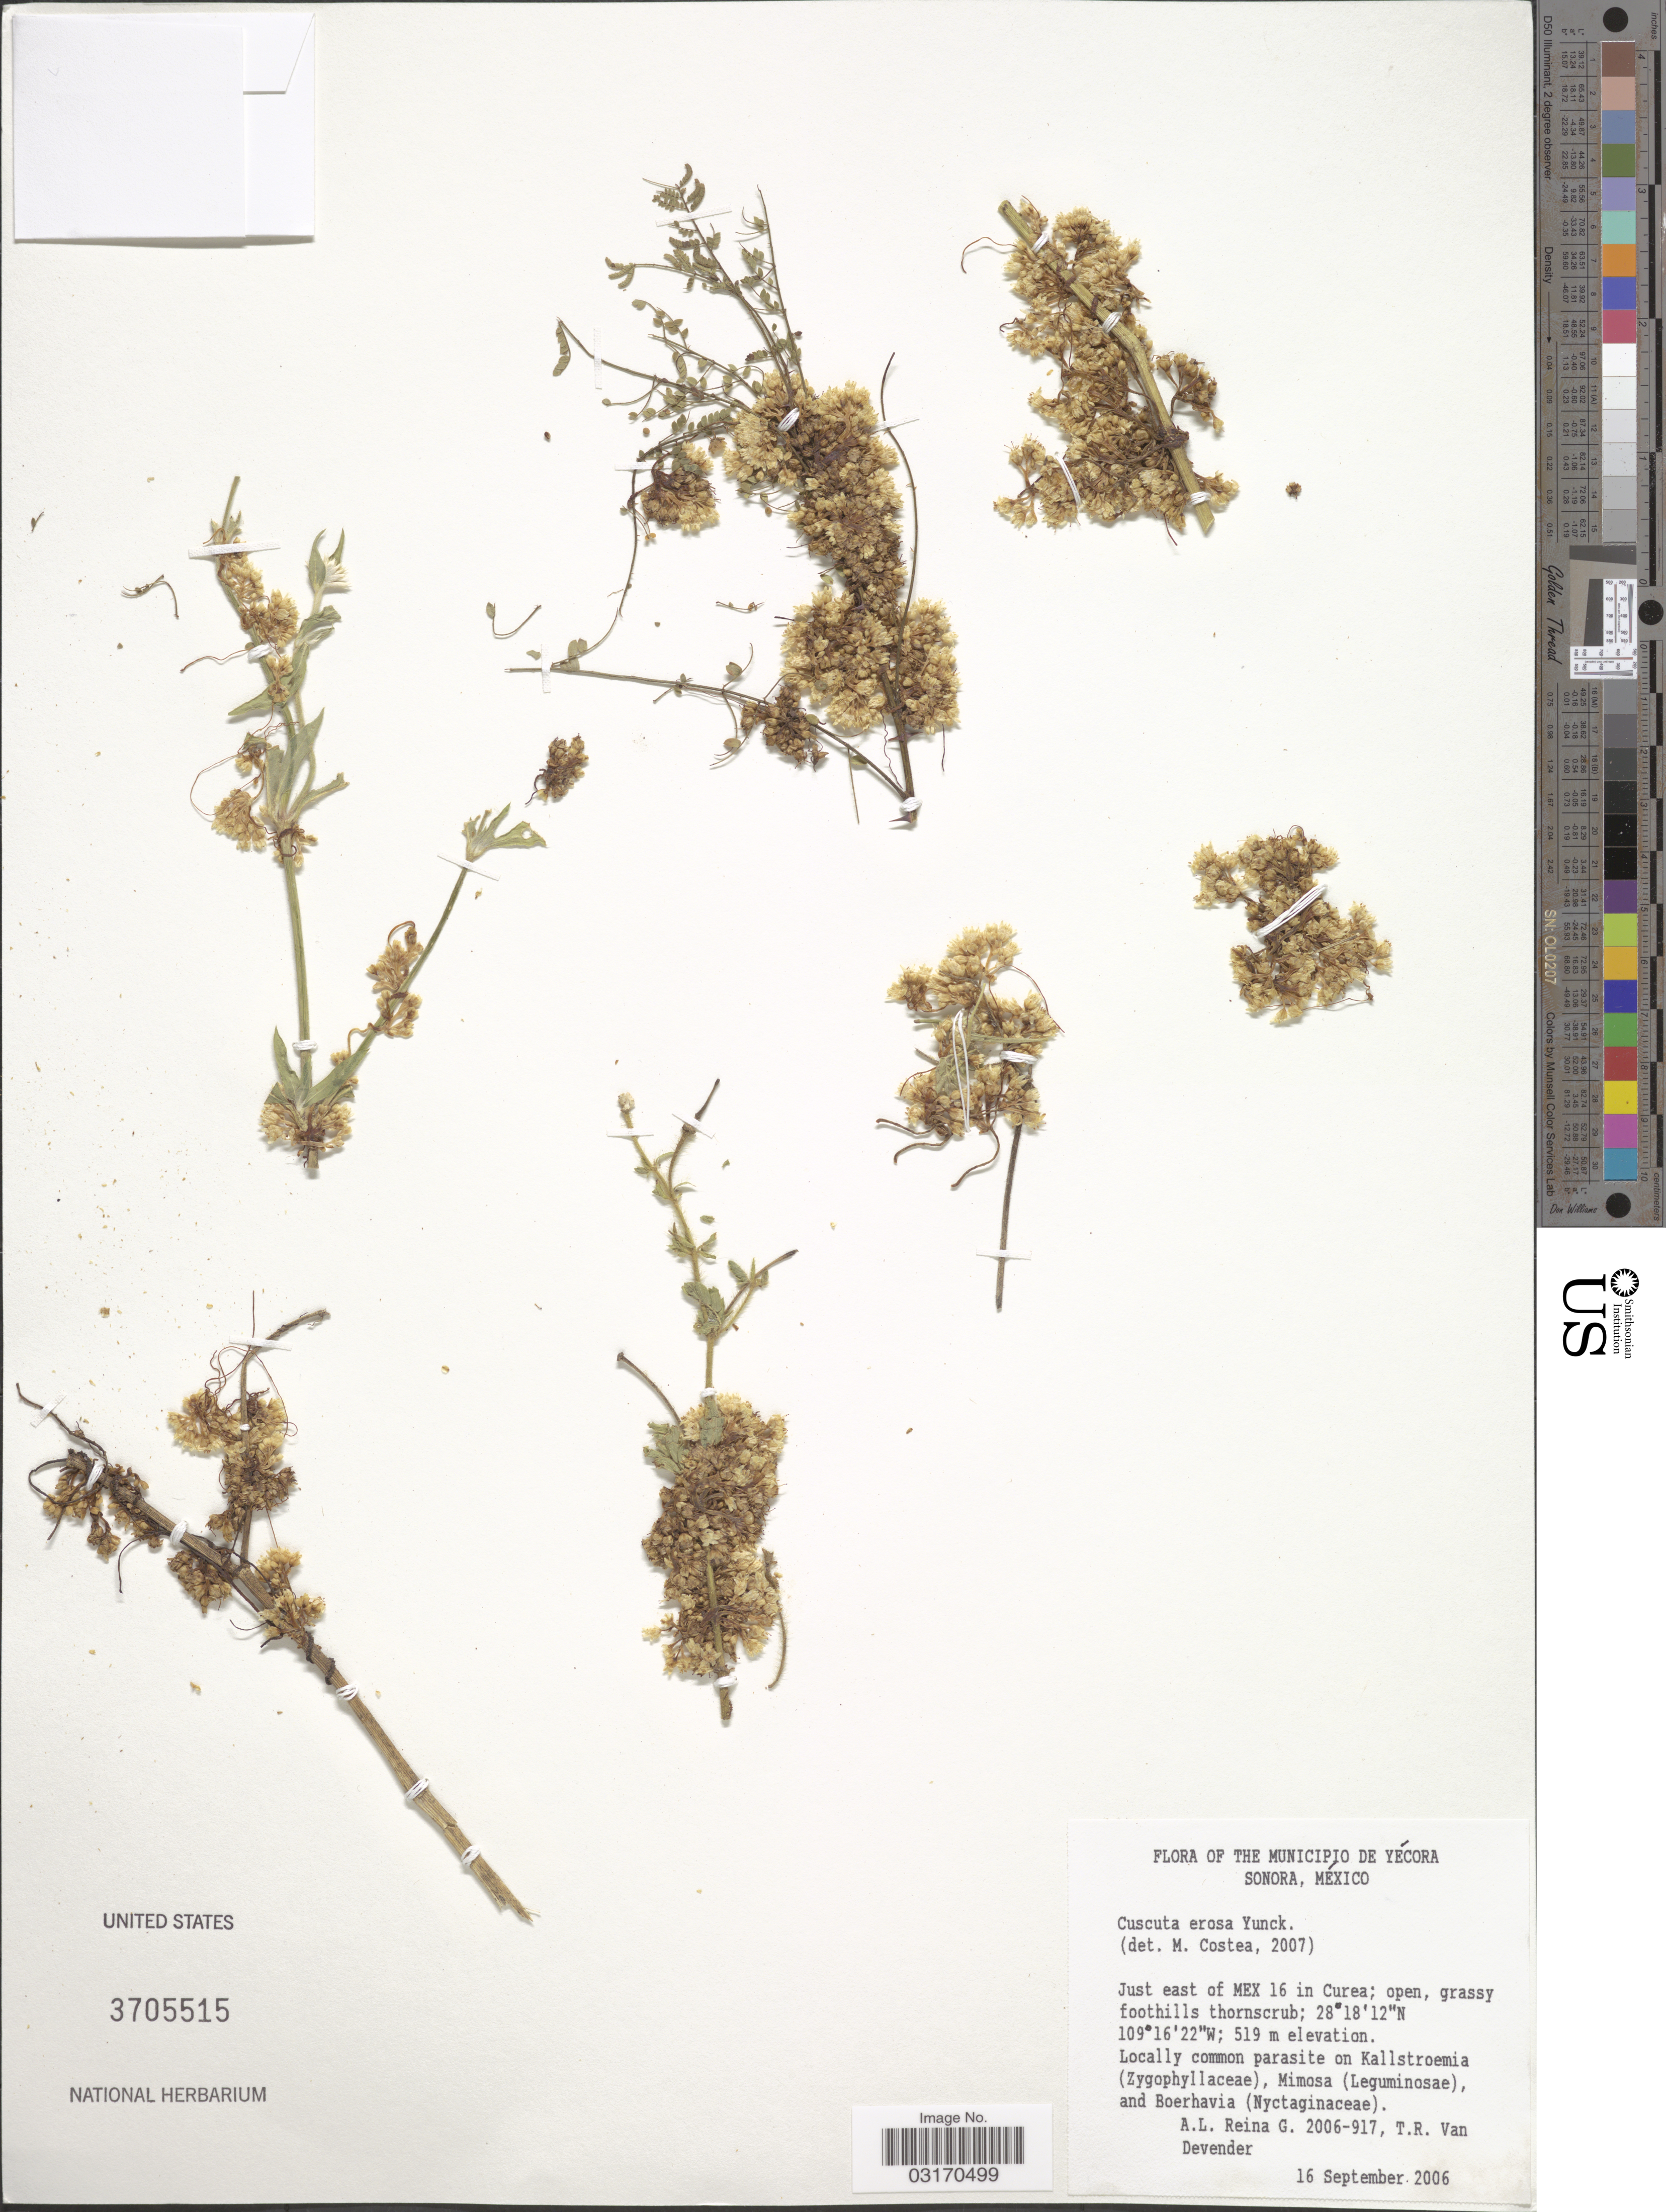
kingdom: Plantae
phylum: Tracheophyta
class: Magnoliopsida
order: Solanales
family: Convolvulaceae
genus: Cuscuta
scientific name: Cuscuta erosa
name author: Yunck.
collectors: A. L. Reina G. & T. R. Van Devender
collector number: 2006-917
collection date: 2006-09-16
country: Mexico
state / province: Sonora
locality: The Municiio de Yécora. Just east of Mex 16 in Curea.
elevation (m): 519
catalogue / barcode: US 3705515